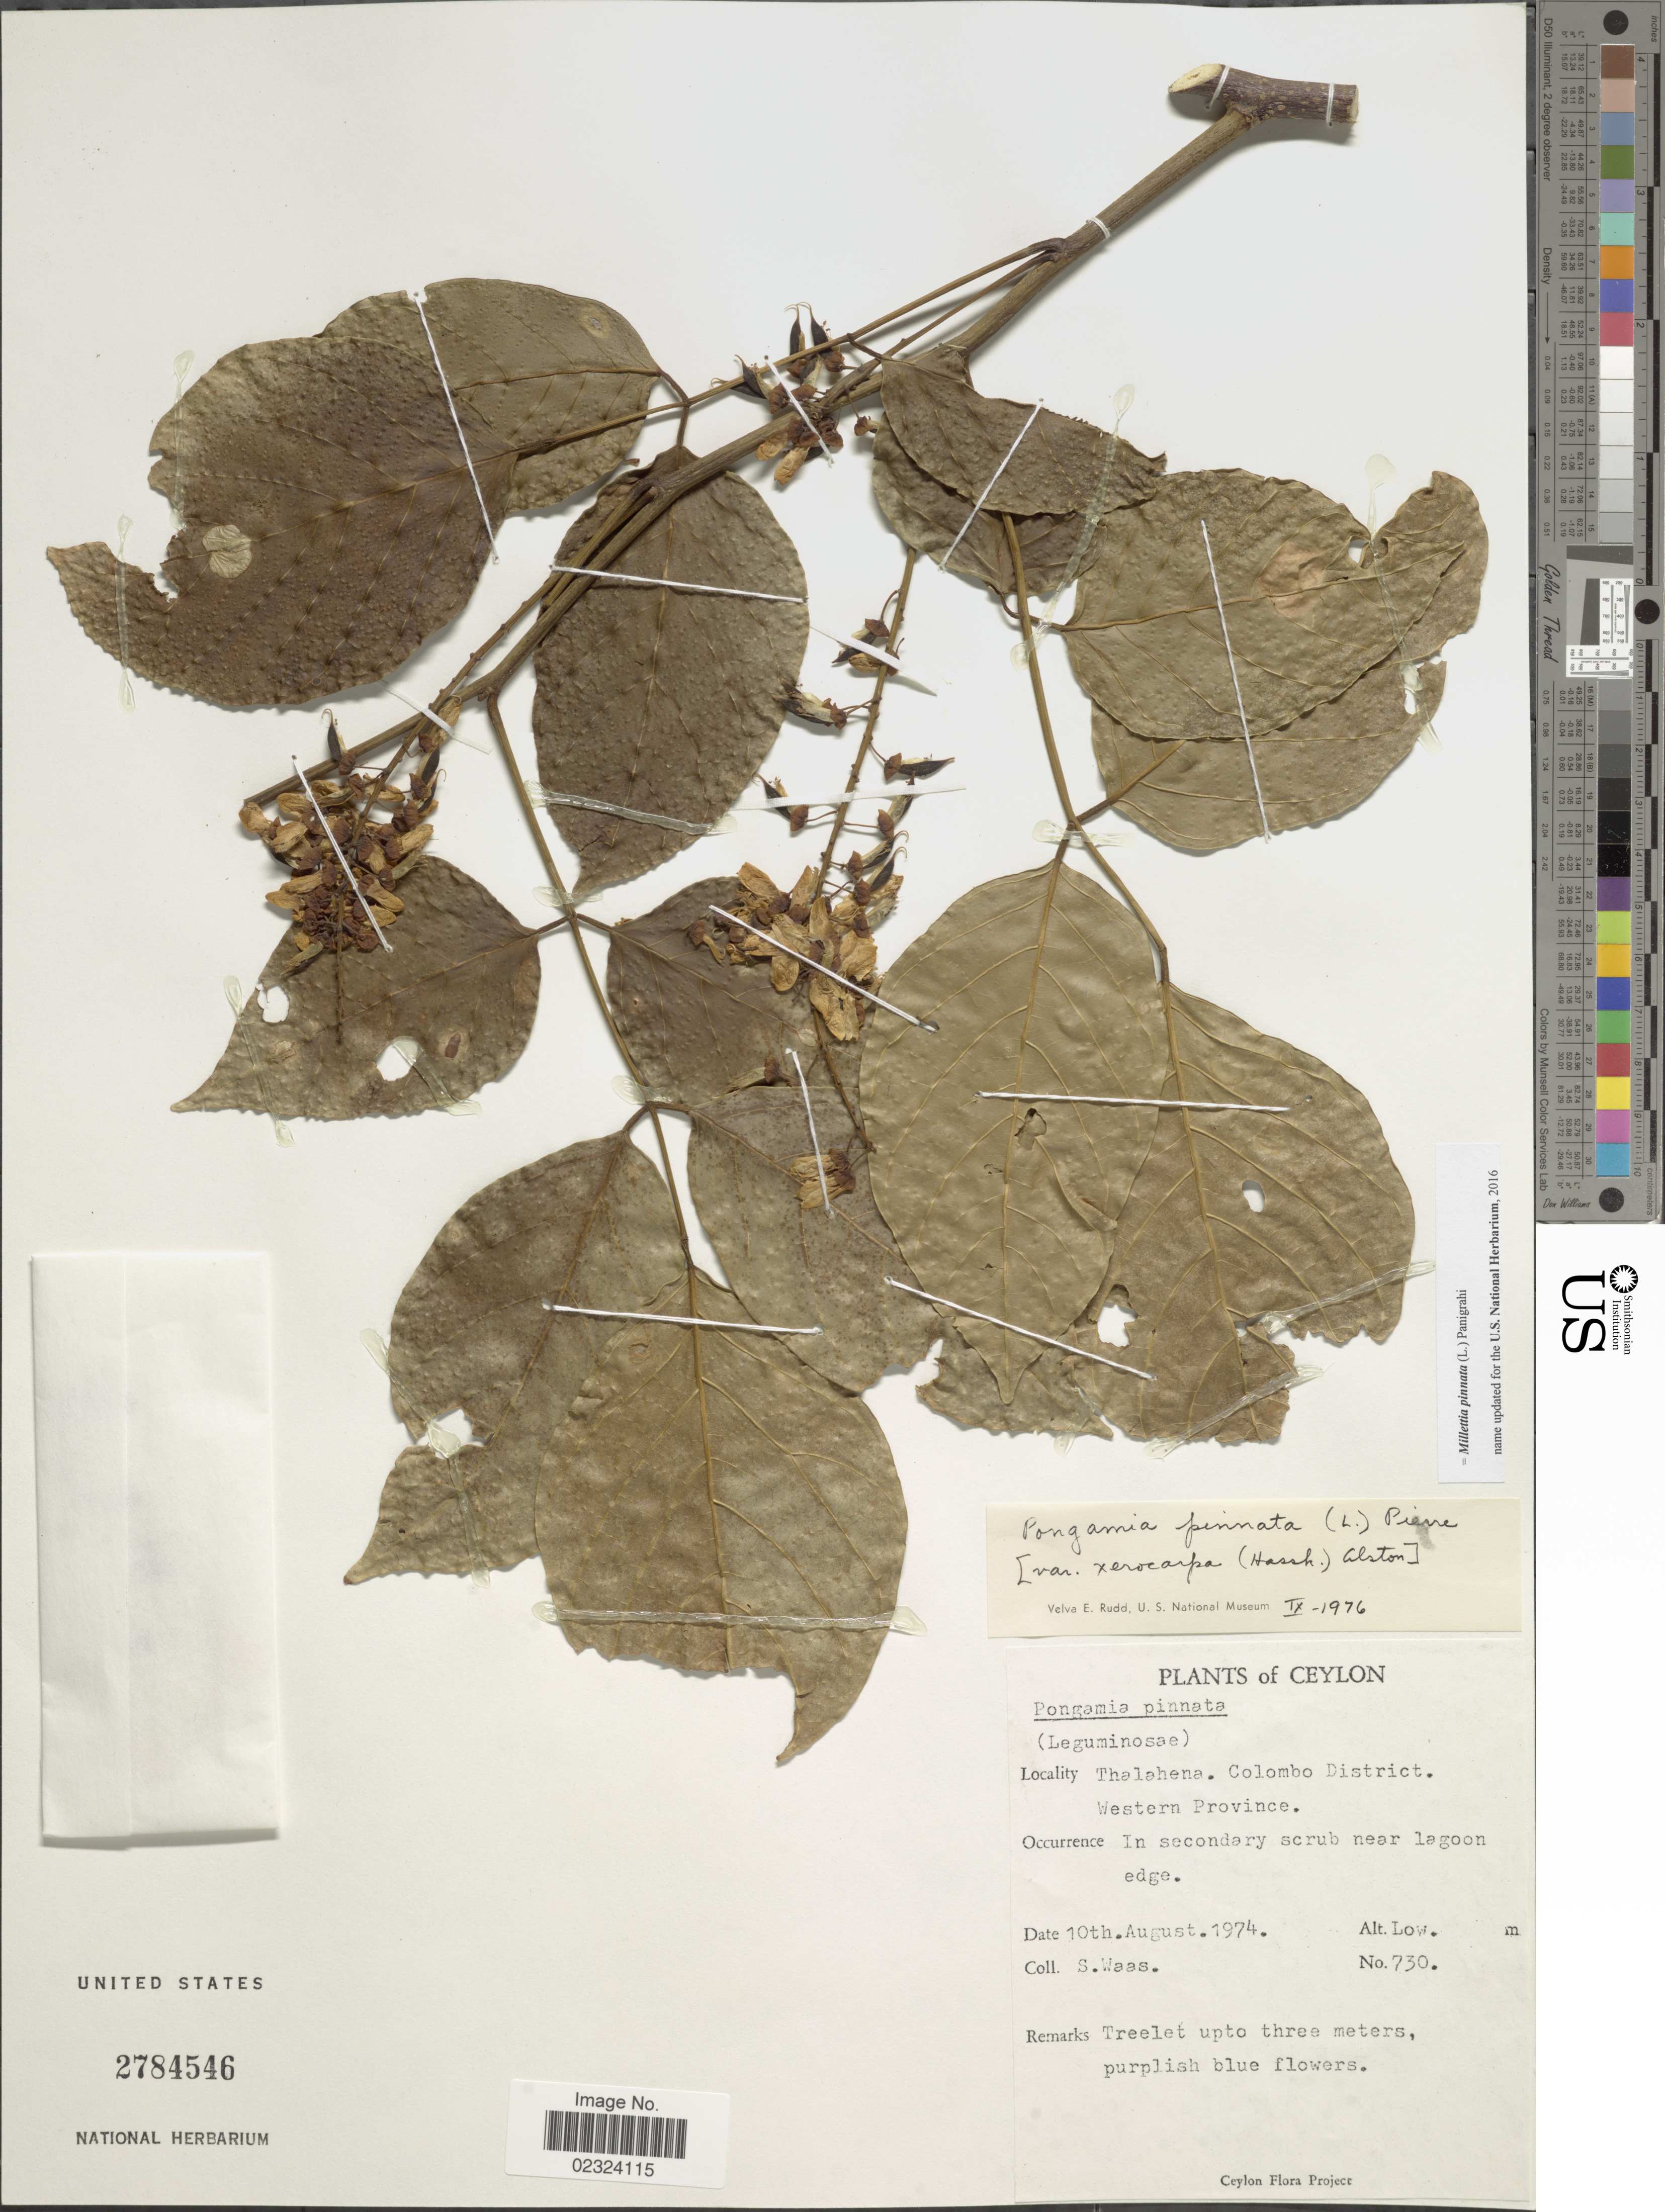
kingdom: Plantae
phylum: Tracheophyta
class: Magnoliopsida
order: Fabales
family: Fabaceae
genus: Millettia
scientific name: Millettia pinnata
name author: (L.) Panigrahi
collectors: S. Waas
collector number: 730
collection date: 1974-08-10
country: Sri Lanka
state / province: Western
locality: Ceylon. thalahena. Colombo District. Western Province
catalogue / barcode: US 2784546